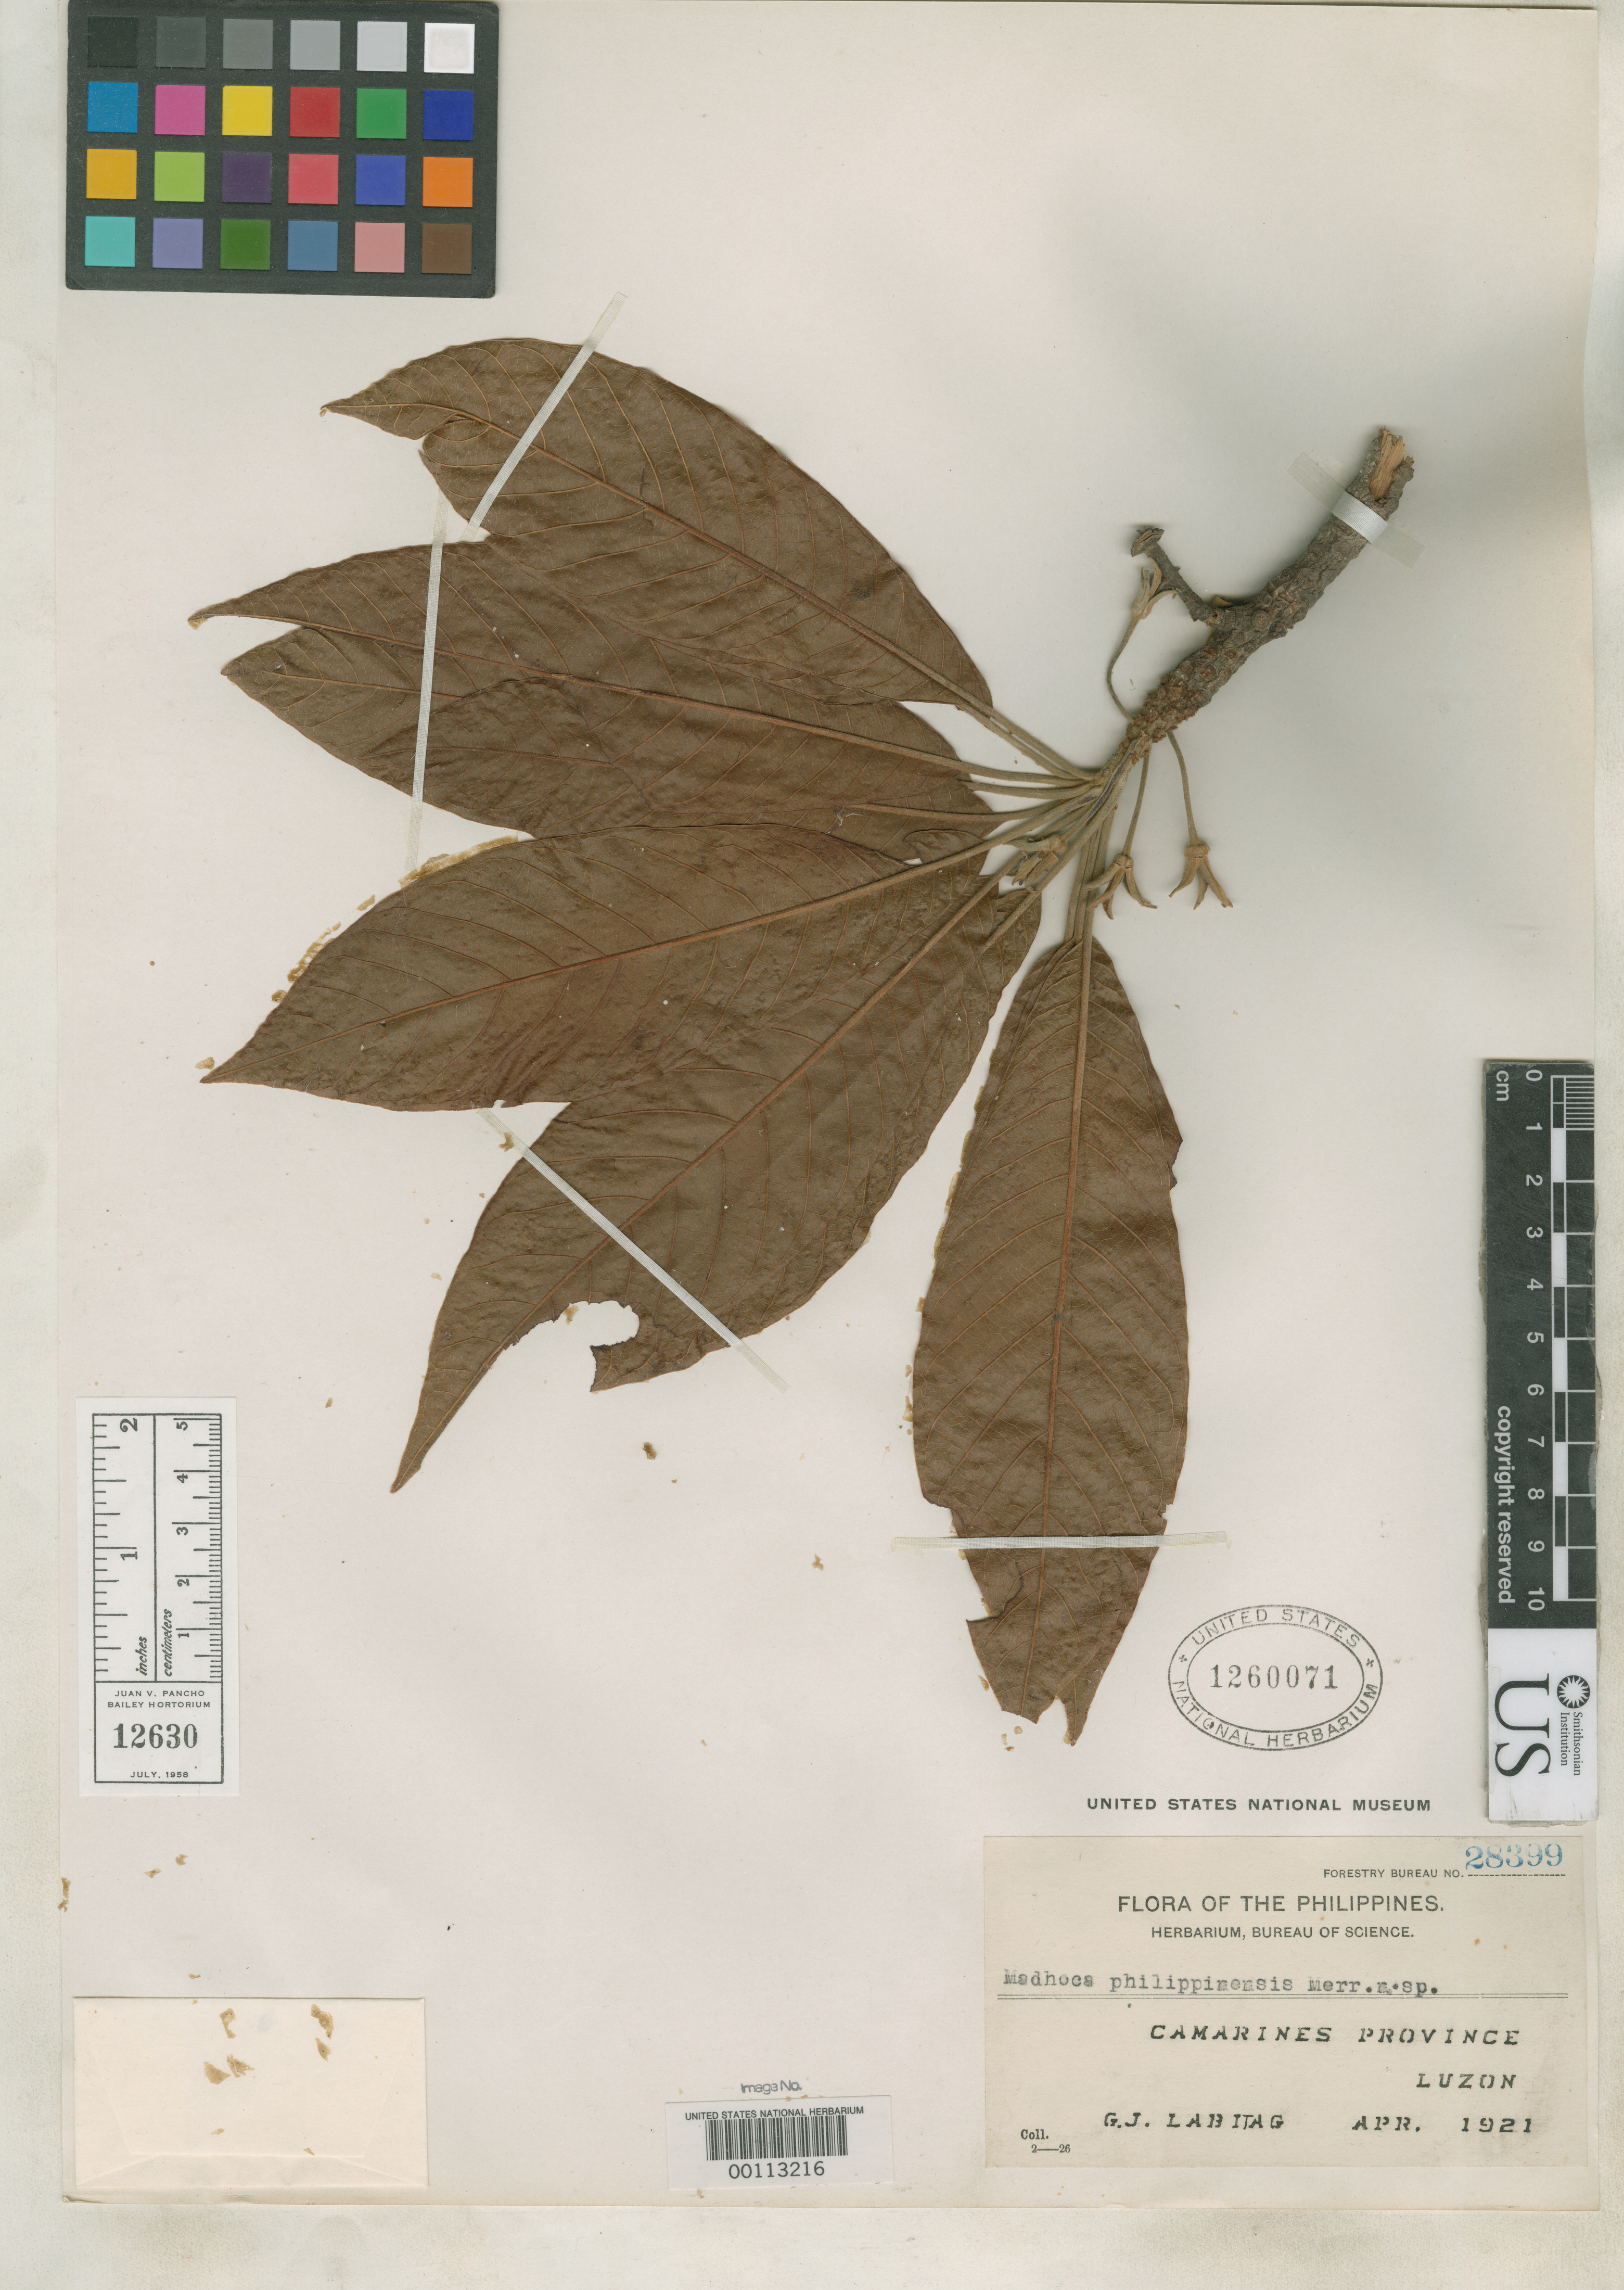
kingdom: Plantae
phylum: Tracheophyta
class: Magnoliopsida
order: Ericales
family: Sapotaceae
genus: Madhuca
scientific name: Madhuca philippinensis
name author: Merr.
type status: Isosyntype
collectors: G. Labitag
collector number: Bur. Sci. 28399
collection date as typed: Apr 1921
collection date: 1921-04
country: Philippines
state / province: Bicol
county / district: Camarines Norte / Camarines Sur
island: Luzon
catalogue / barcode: US 1260071